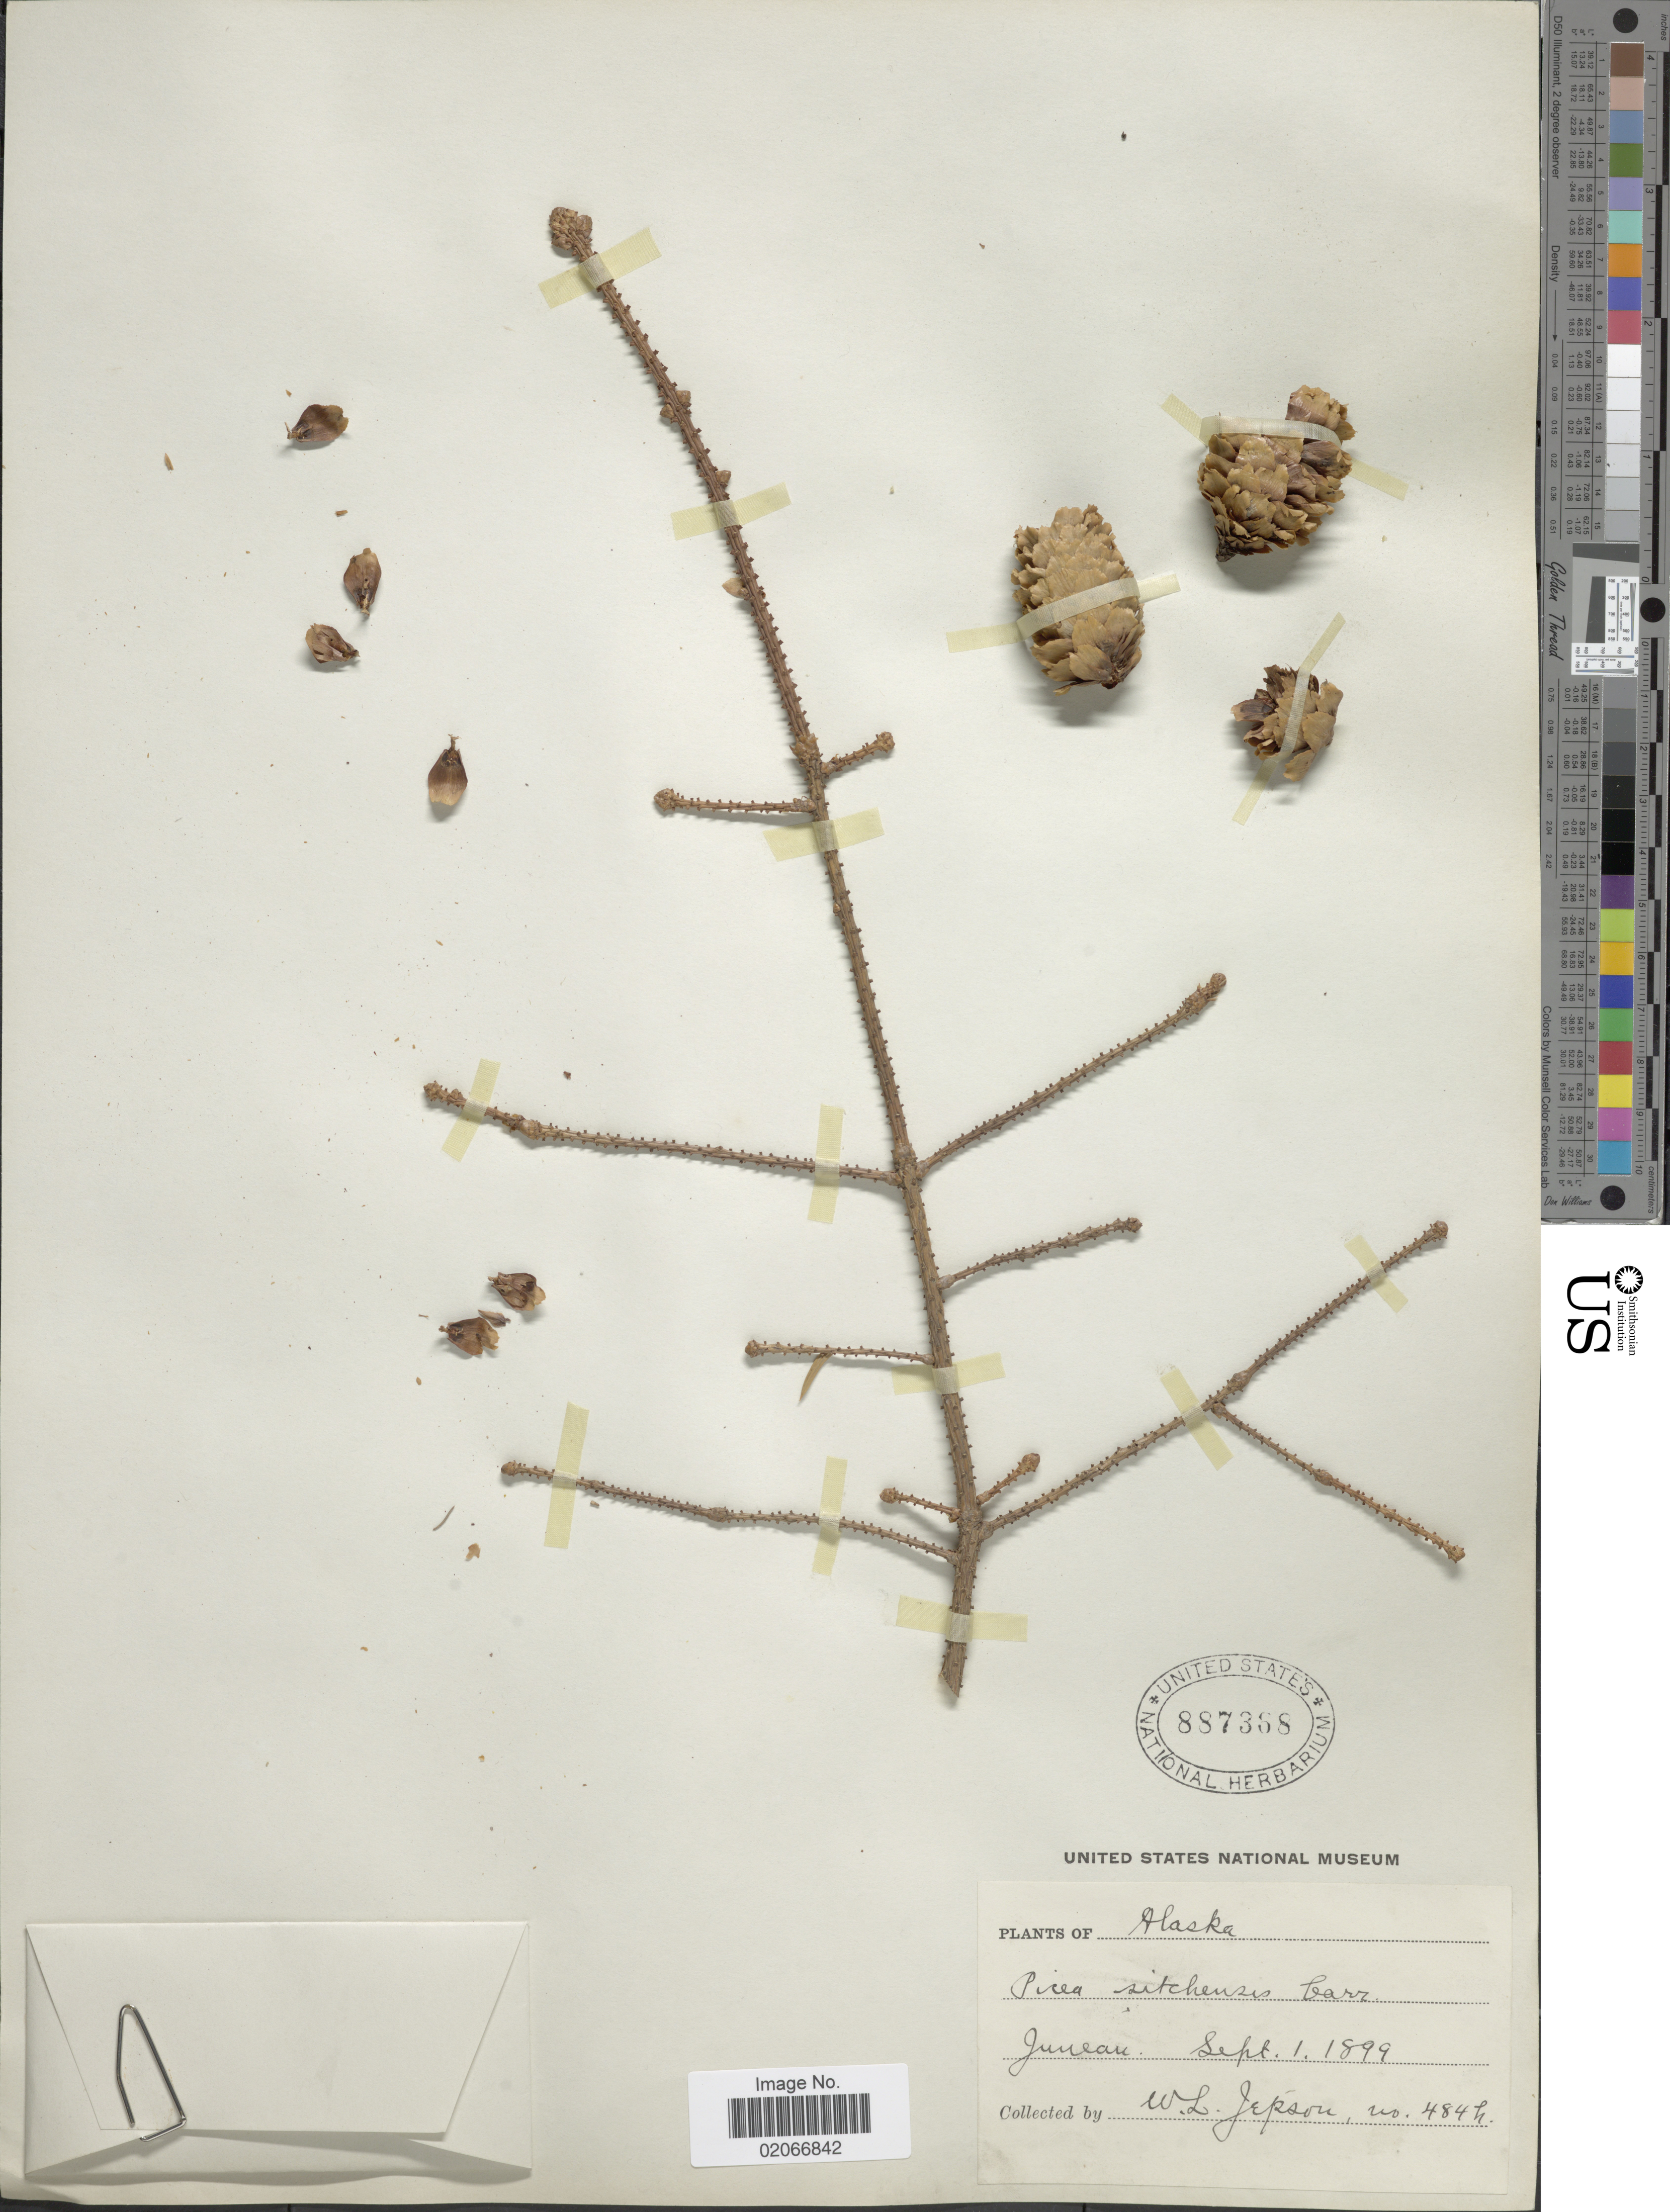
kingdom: Plantae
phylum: Tracheophyta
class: Pinopsida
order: Pinales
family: Pinaceae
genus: Picea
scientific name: Picea sitchensis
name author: (Bong.) Carrière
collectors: W. L. Jepson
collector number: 484L*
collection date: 1899-09-01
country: United States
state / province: Alaska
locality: Juneau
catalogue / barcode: US 887368